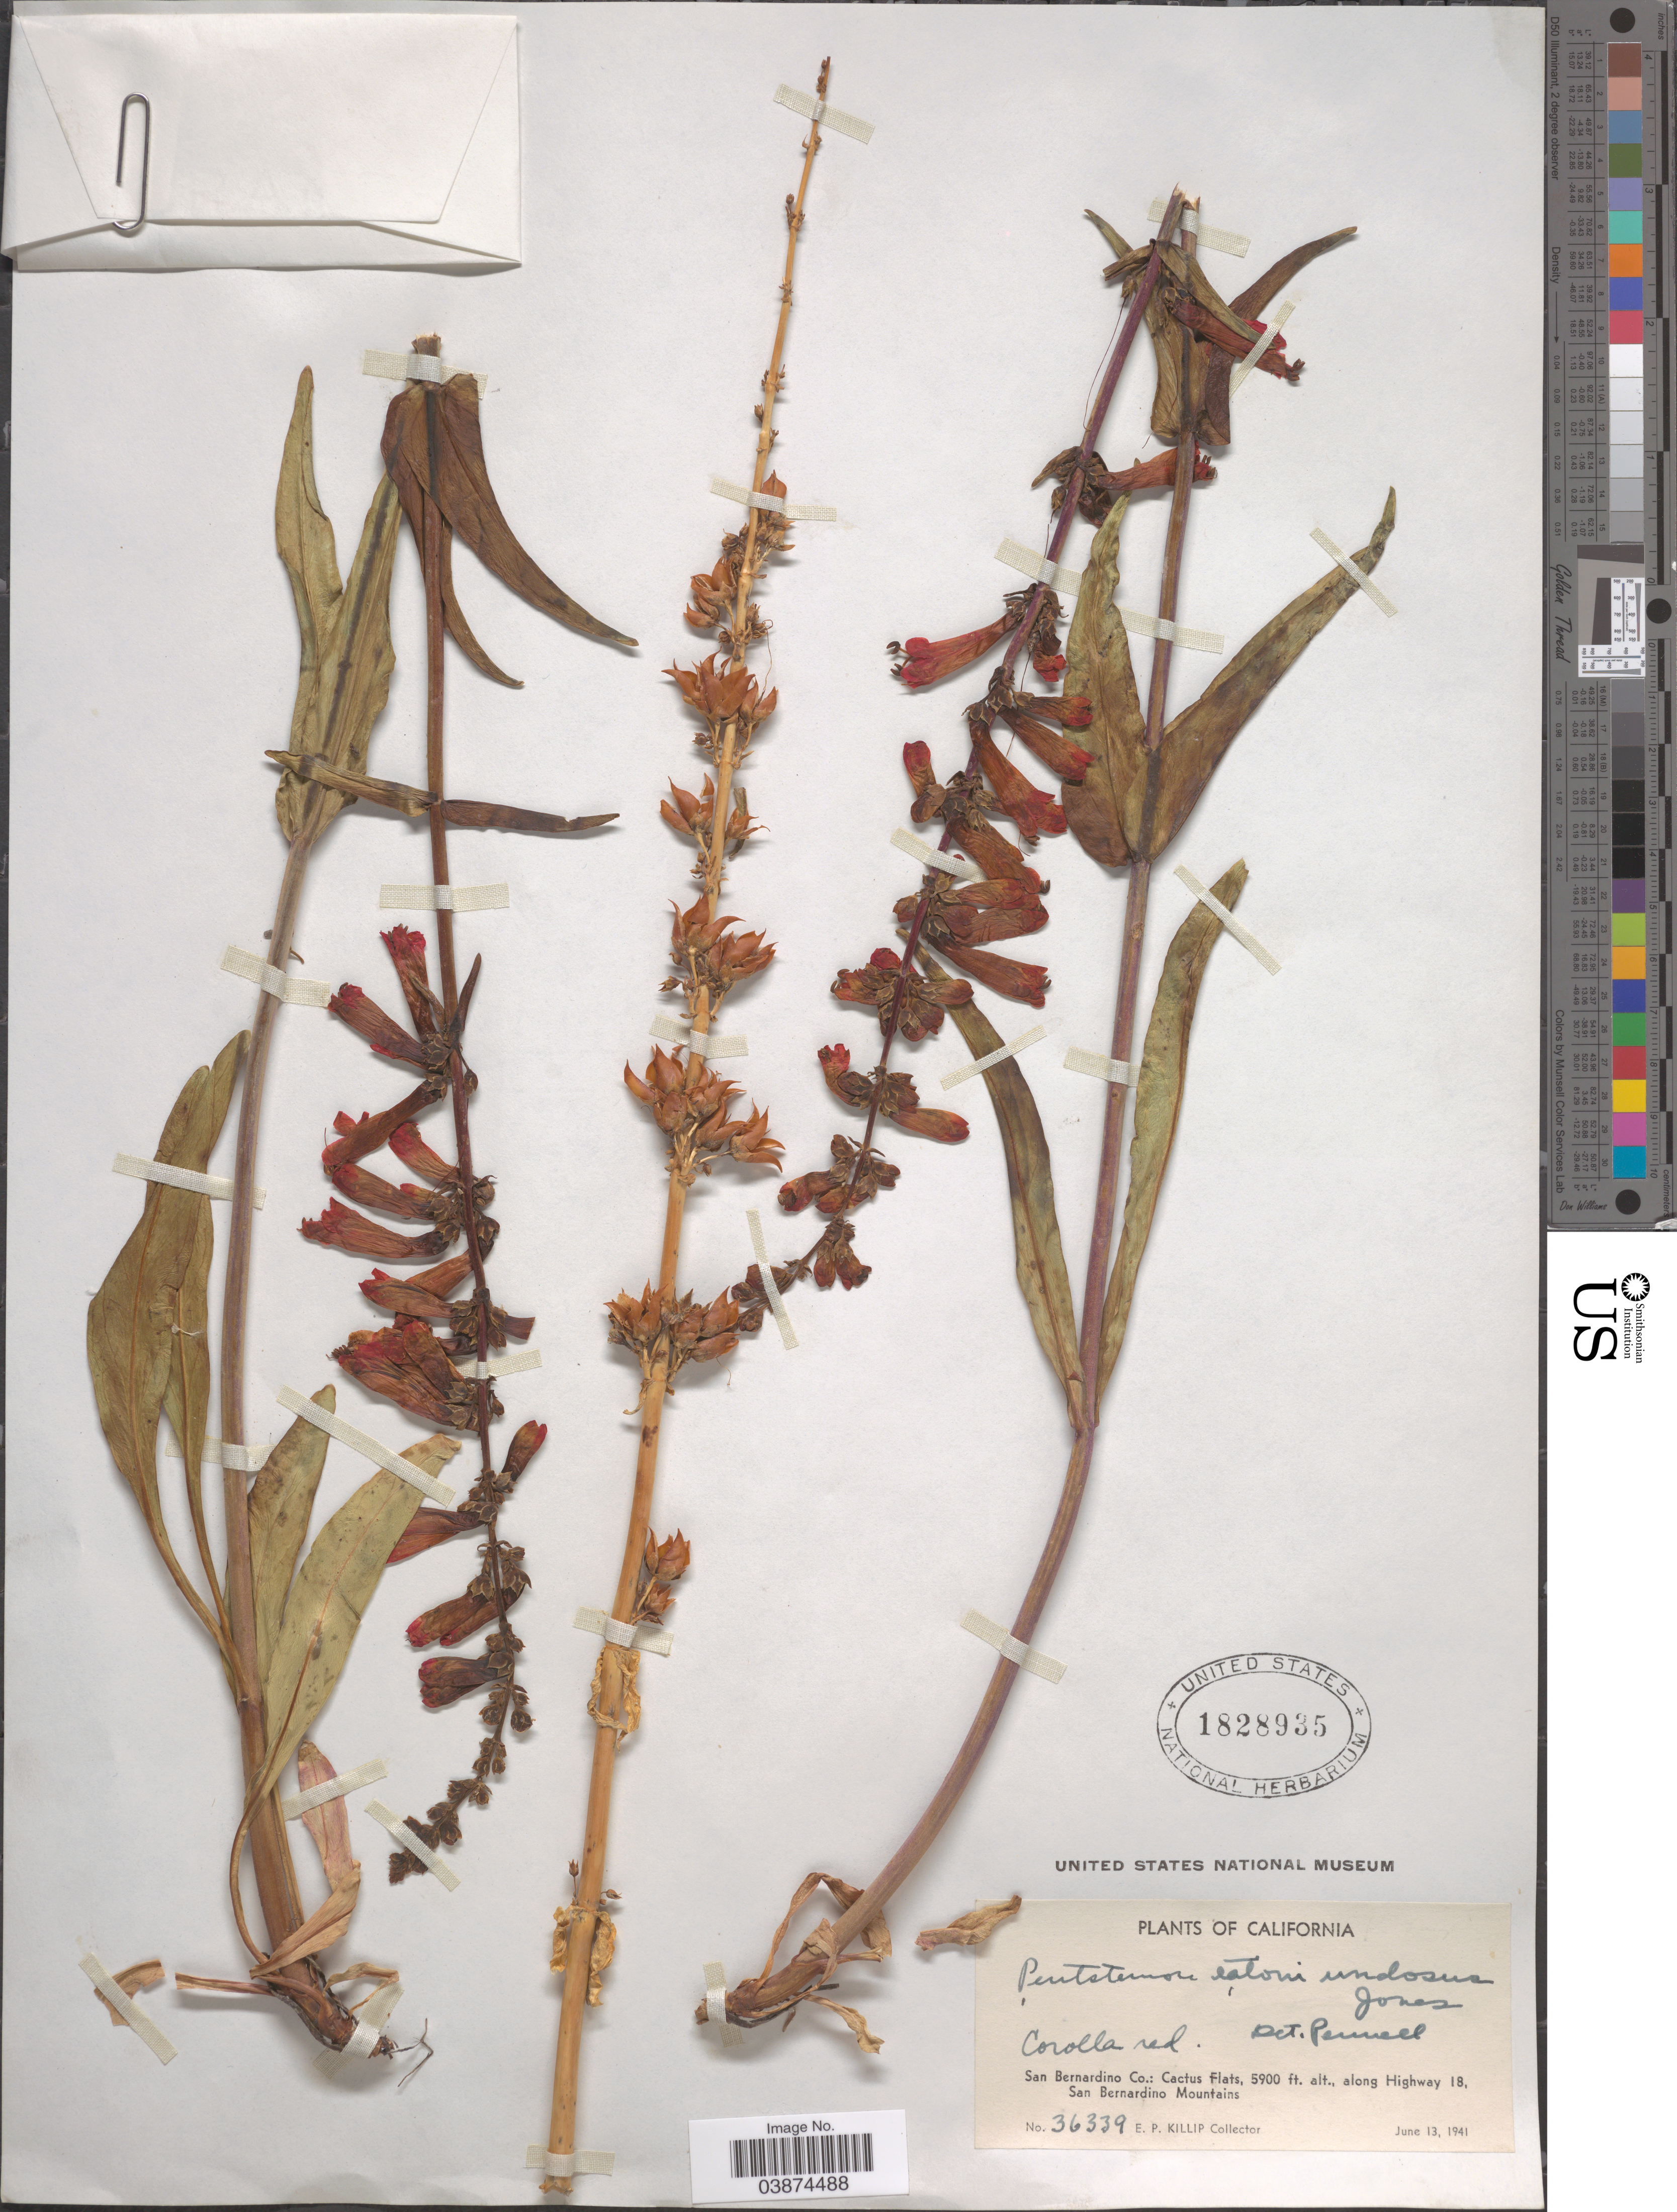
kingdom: Plantae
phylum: Tracheophyta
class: Magnoliopsida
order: Lamiales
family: Plantaginaceae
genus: Penstemon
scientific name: Penstemon eatonii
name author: A. Gray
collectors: E. P. Killip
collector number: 36339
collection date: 1941-06-13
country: United States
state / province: California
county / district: San Bernardino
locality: San Bernardino Co.: Cactus Flats, along Highway 18, San Bernardino Mountains.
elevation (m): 1798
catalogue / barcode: US 1828935